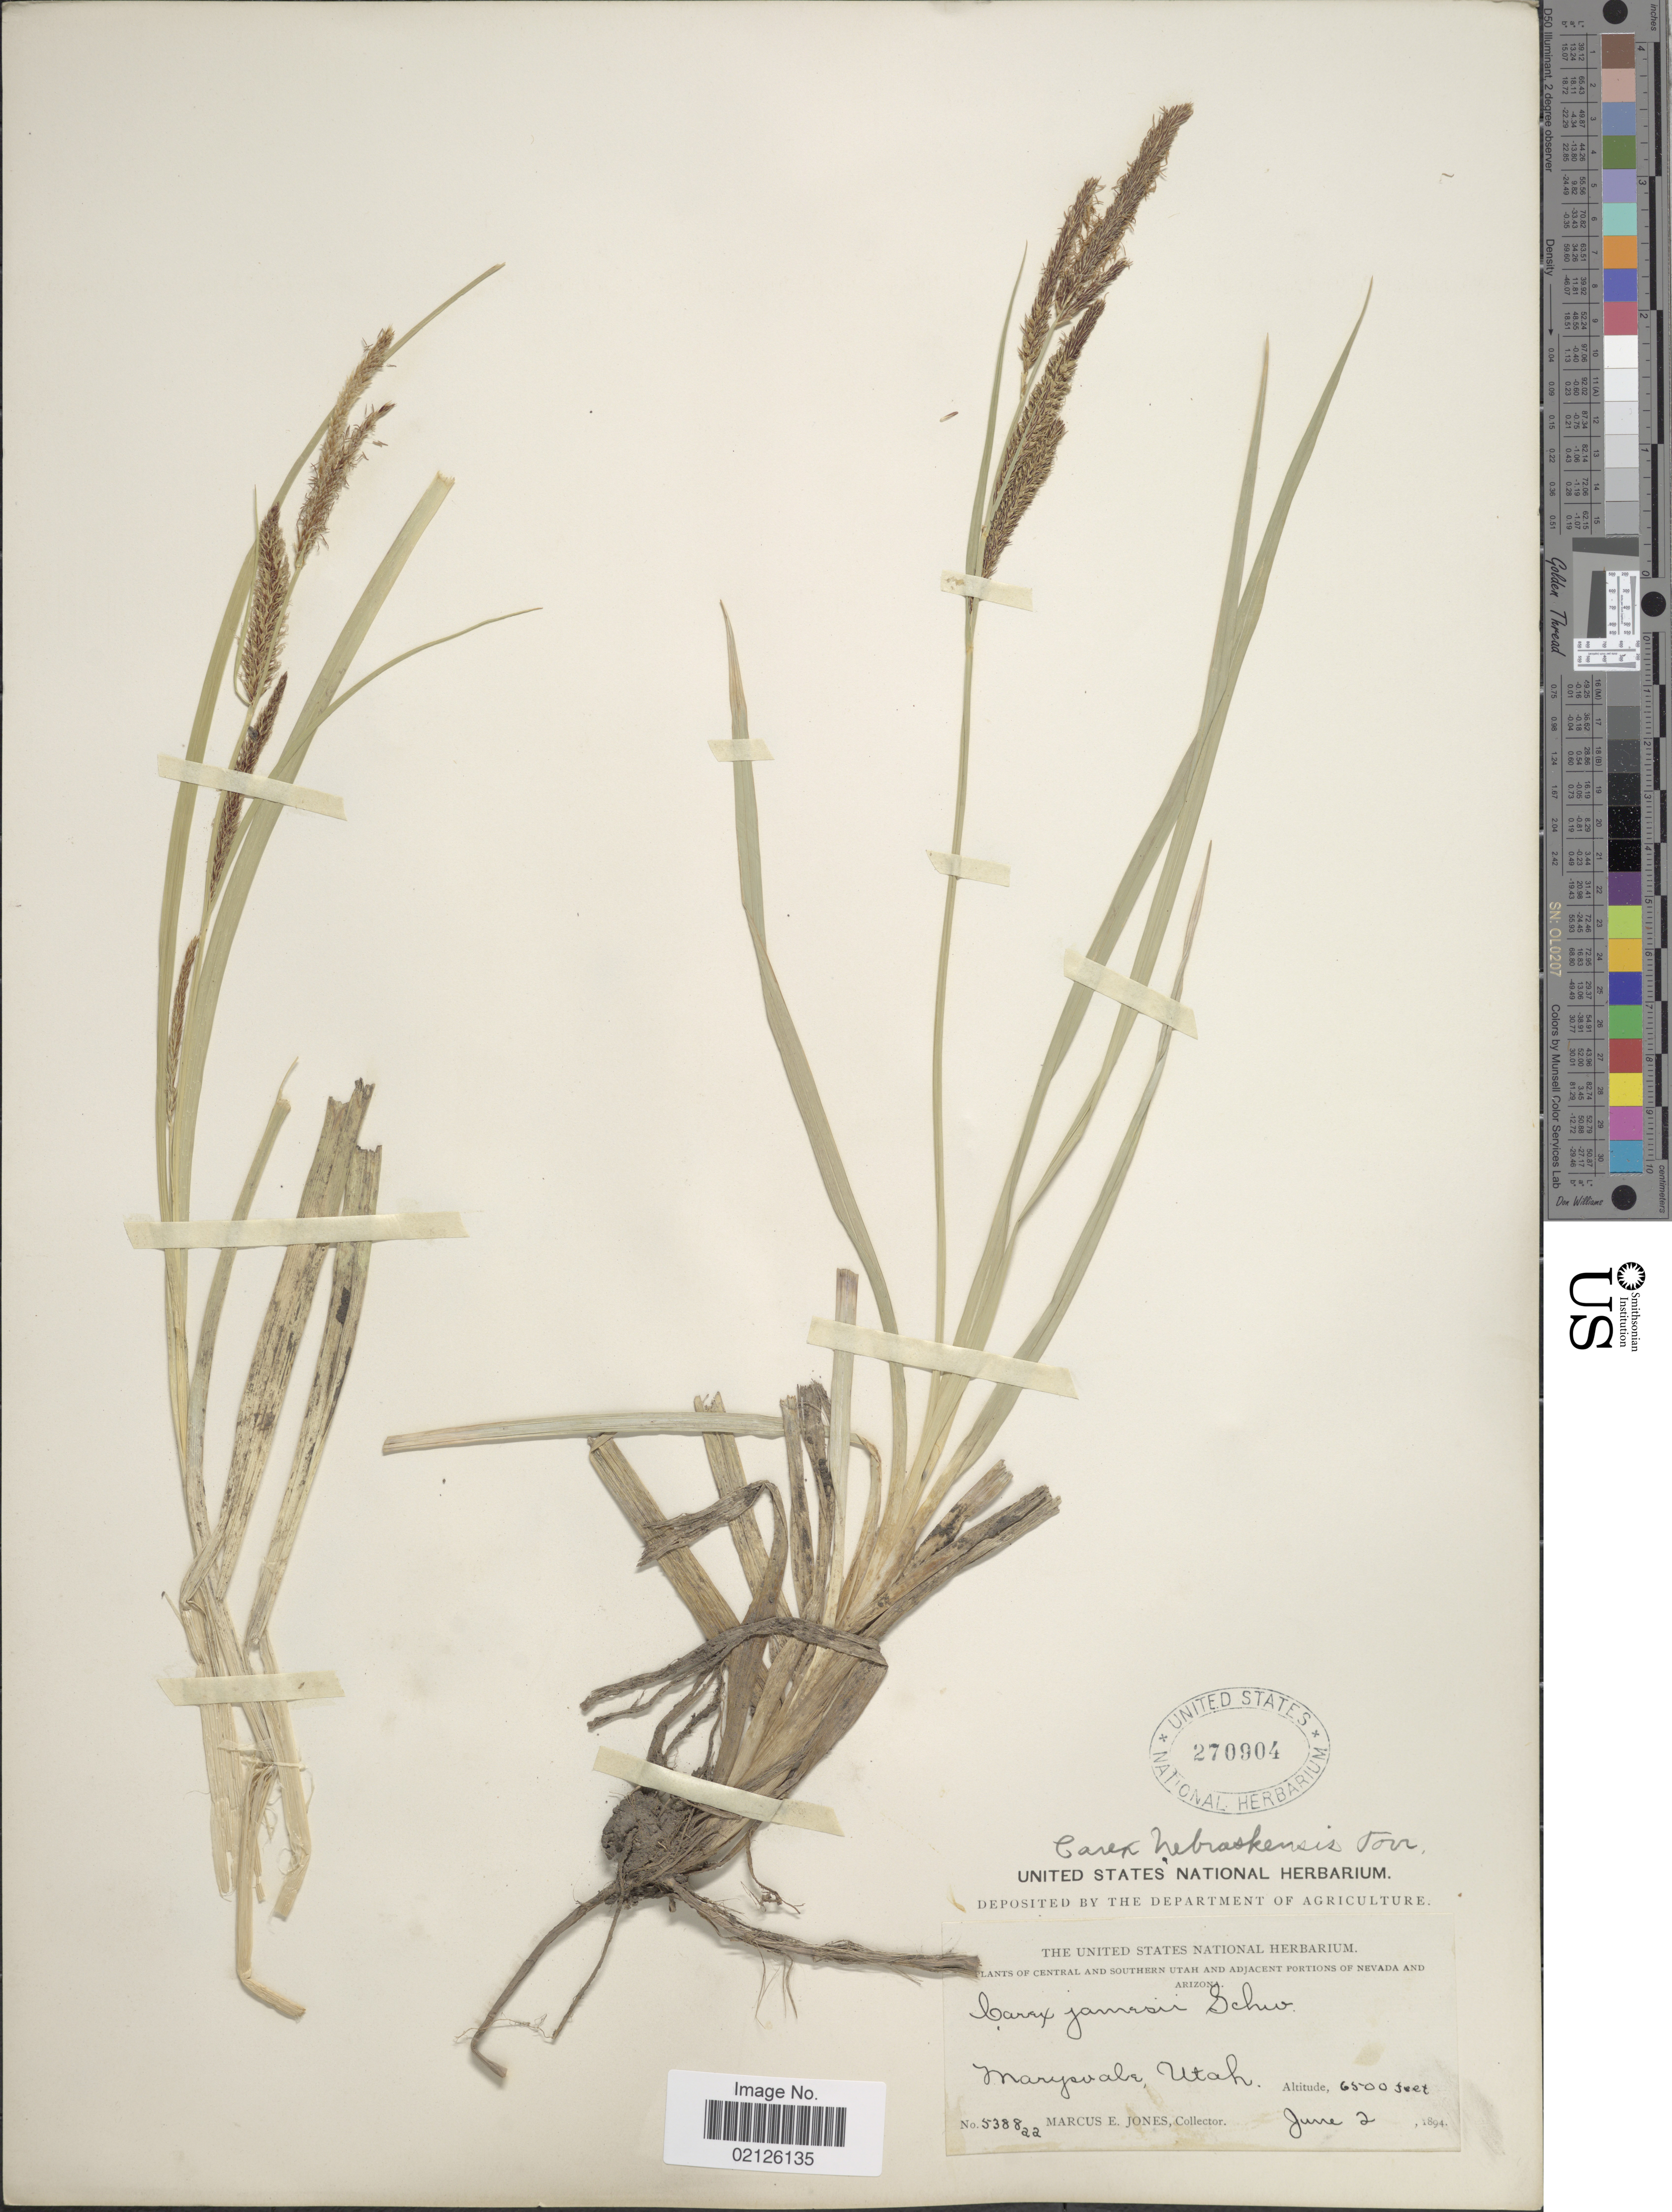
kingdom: Plantae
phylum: Tracheophyta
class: Liliopsida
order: Poales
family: Cyperaceae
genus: Carex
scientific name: Carex nebrascensis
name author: Dewey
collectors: M. E. Jones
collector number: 5388aa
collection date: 1894-06-02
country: United States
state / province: Utah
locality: Central and Southern Utah and Adjacent Portions of Nevada and Arizona, Marysvale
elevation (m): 1981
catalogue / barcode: US 270904